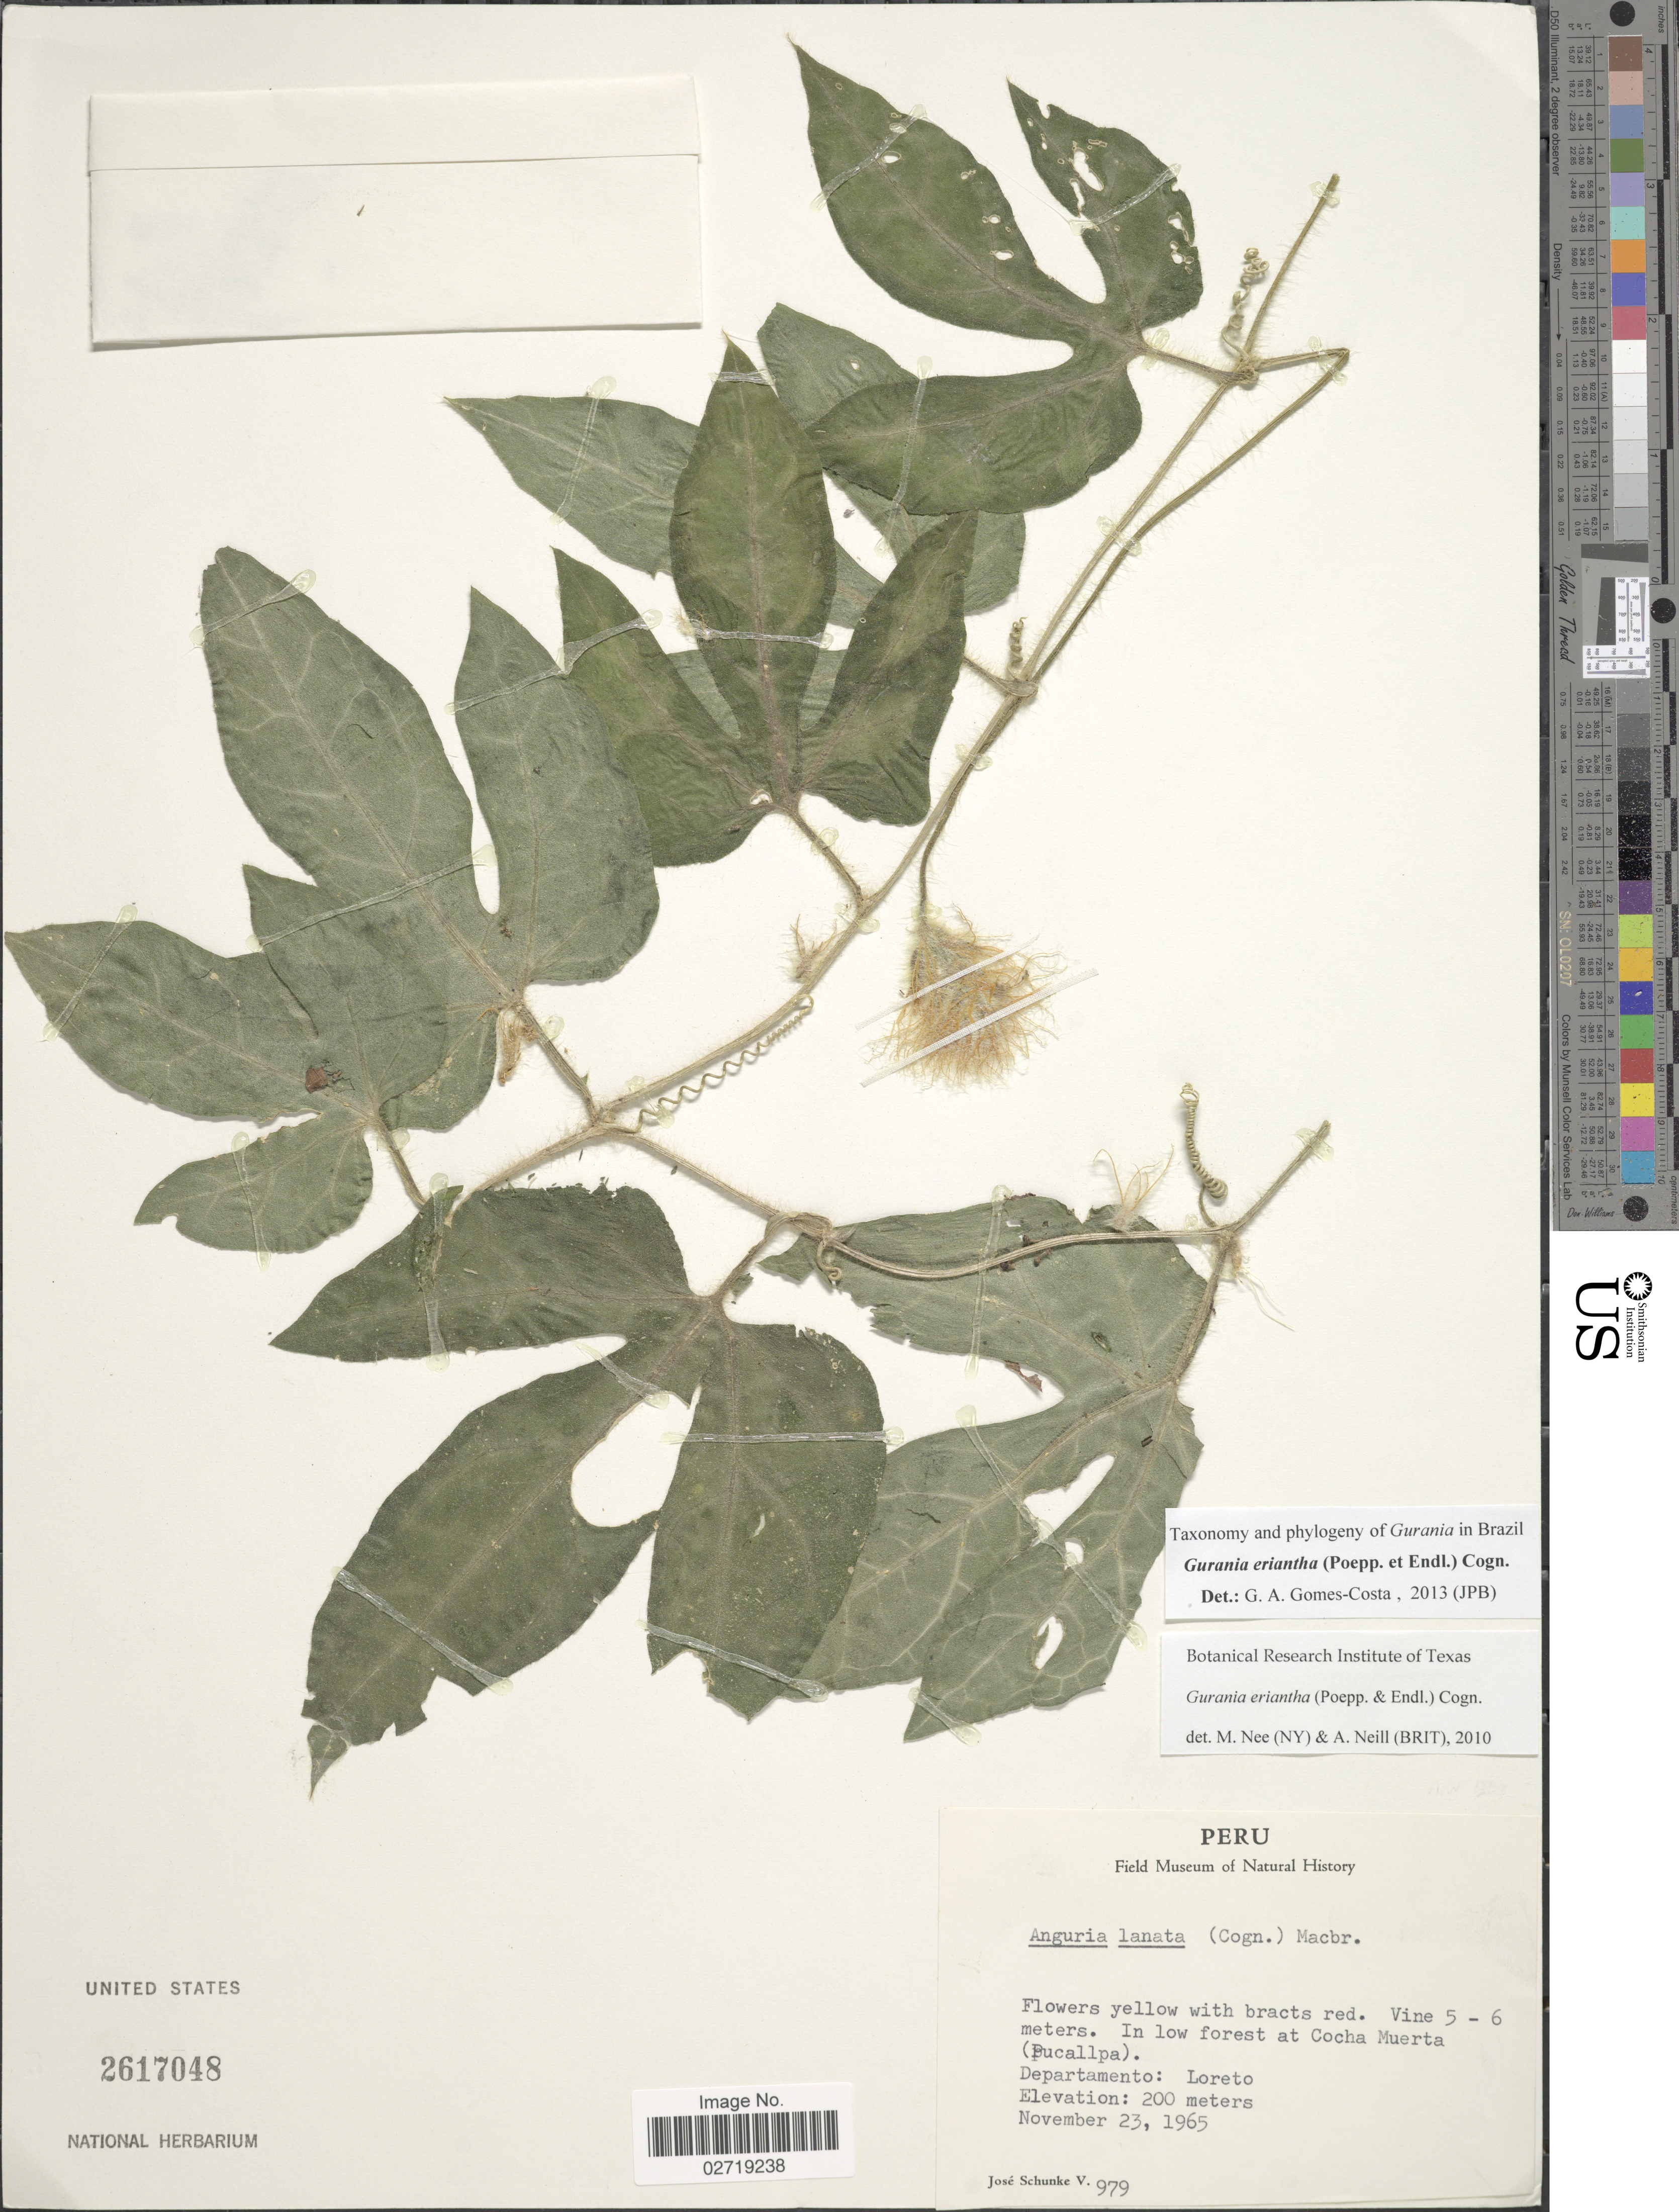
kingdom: Plantae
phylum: Tracheophyta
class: Magnoliopsida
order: Cucurbitales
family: Cucurbitaceae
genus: Gurania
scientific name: Gurania eriantha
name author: (Poepp. & Endl.) Cogn.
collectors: J. Schunke Vigo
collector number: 979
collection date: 1965-11-23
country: Peru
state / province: Loreto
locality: Cocha Muerta (Pucallpa)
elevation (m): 200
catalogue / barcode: US 2617048